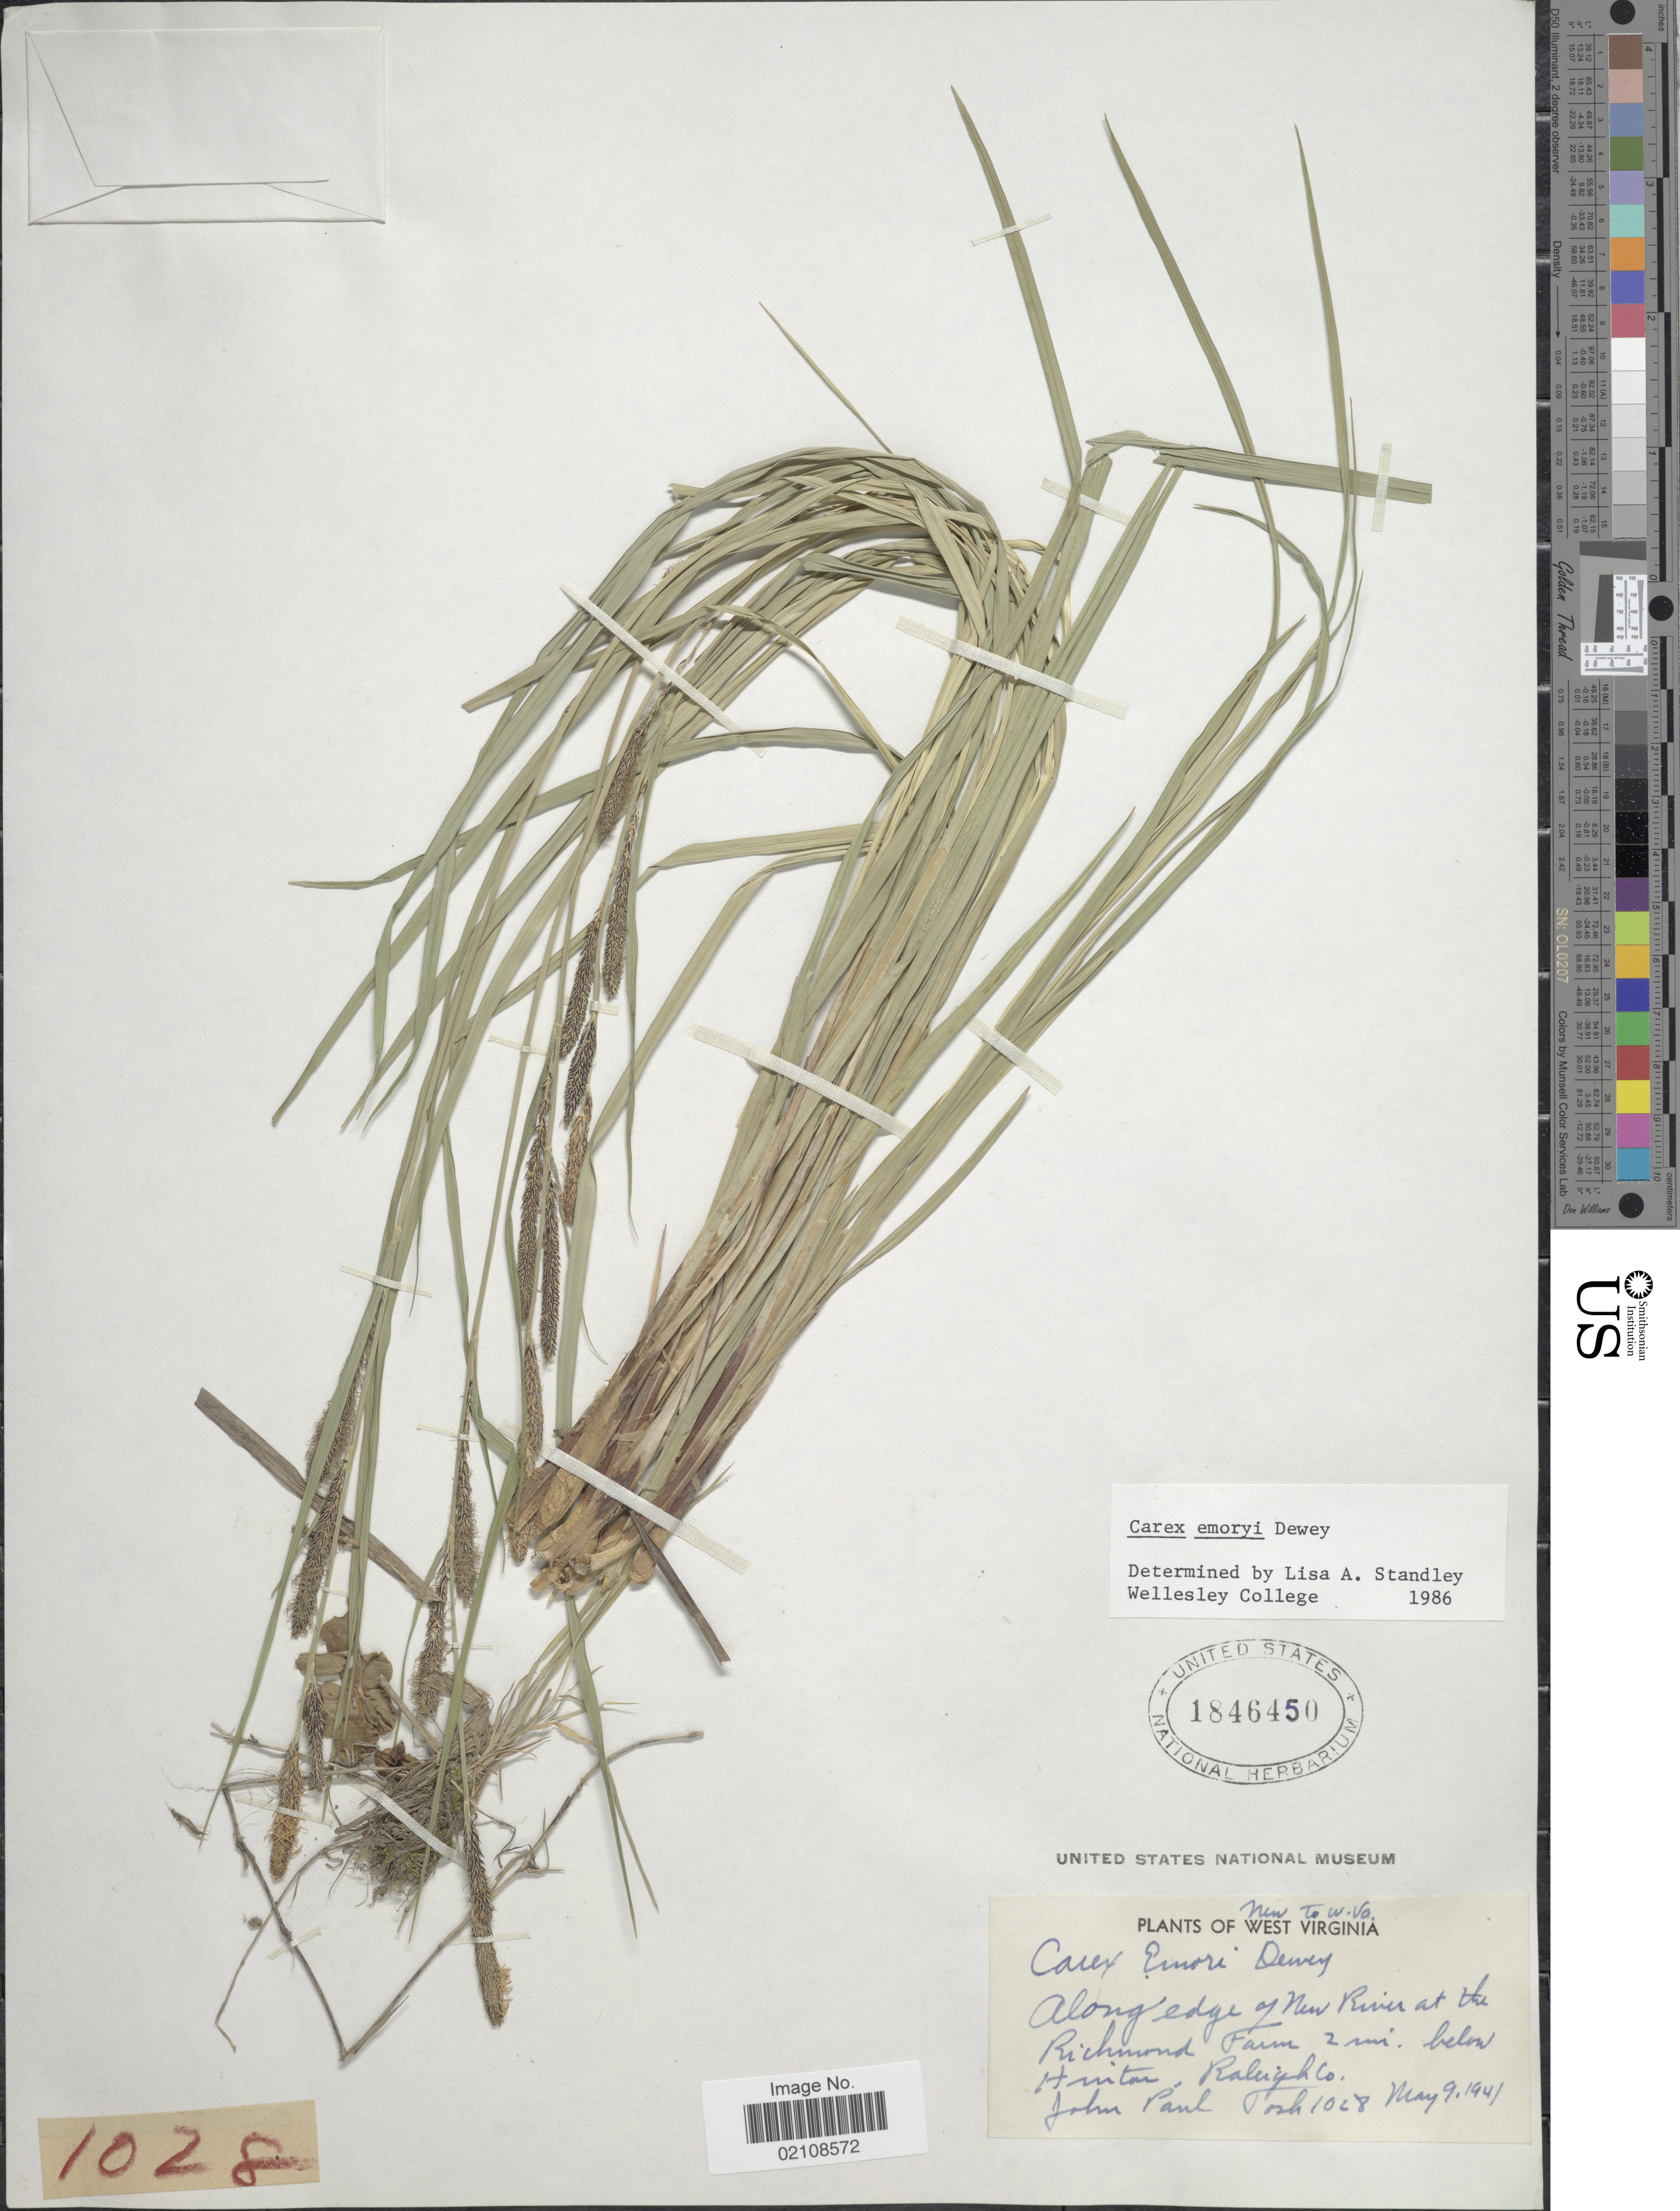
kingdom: Plantae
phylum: Tracheophyta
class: Liliopsida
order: Poales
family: Cyperaceae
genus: Carex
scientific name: Carex emoryi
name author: Dewey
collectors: J. Tosh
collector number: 1028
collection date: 1941-05-09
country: United States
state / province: West Virginia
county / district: Raleigh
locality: Along edge of New River at the Richmond Farm 2 mi. below Hinton, Raleigh Co.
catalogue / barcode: US 1846450